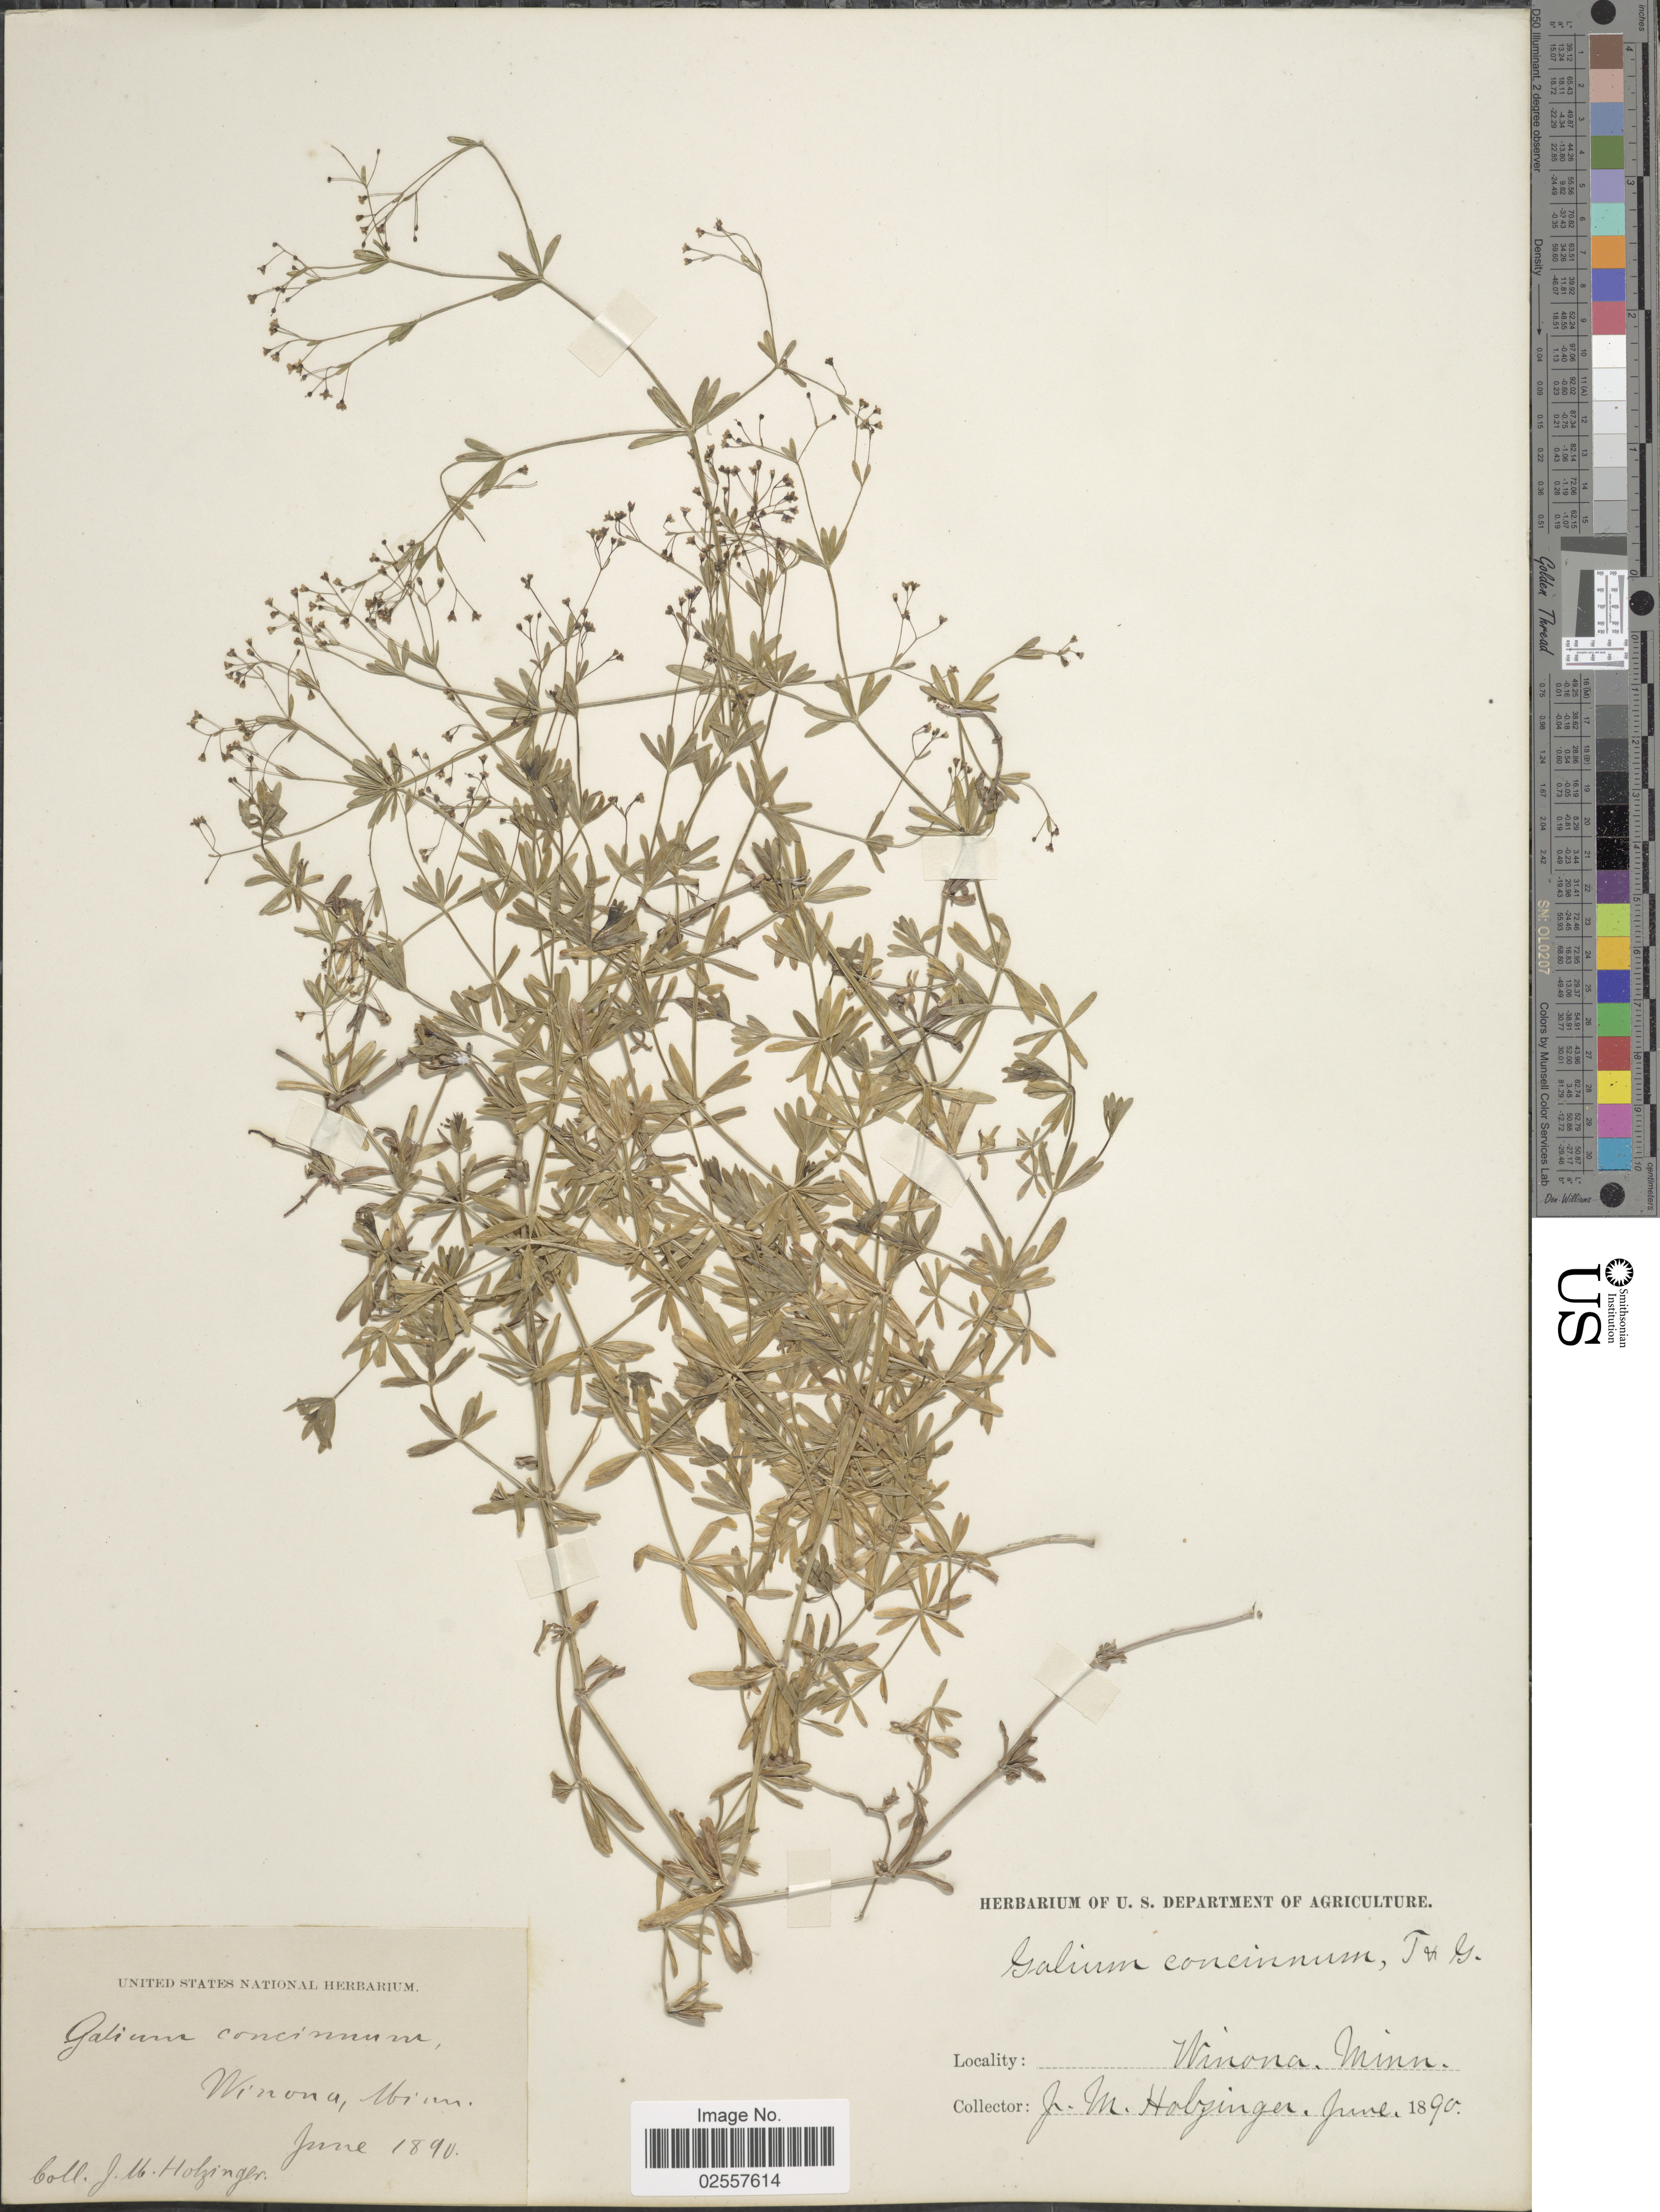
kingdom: Plantae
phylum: Tracheophyta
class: Magnoliopsida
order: Gentianales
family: Rubiaceae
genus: Galium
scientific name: Galium concinnum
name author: Torr. & A. Gray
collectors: J. M. Holzinger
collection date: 1890-06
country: United States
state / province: Minnesota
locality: Winona